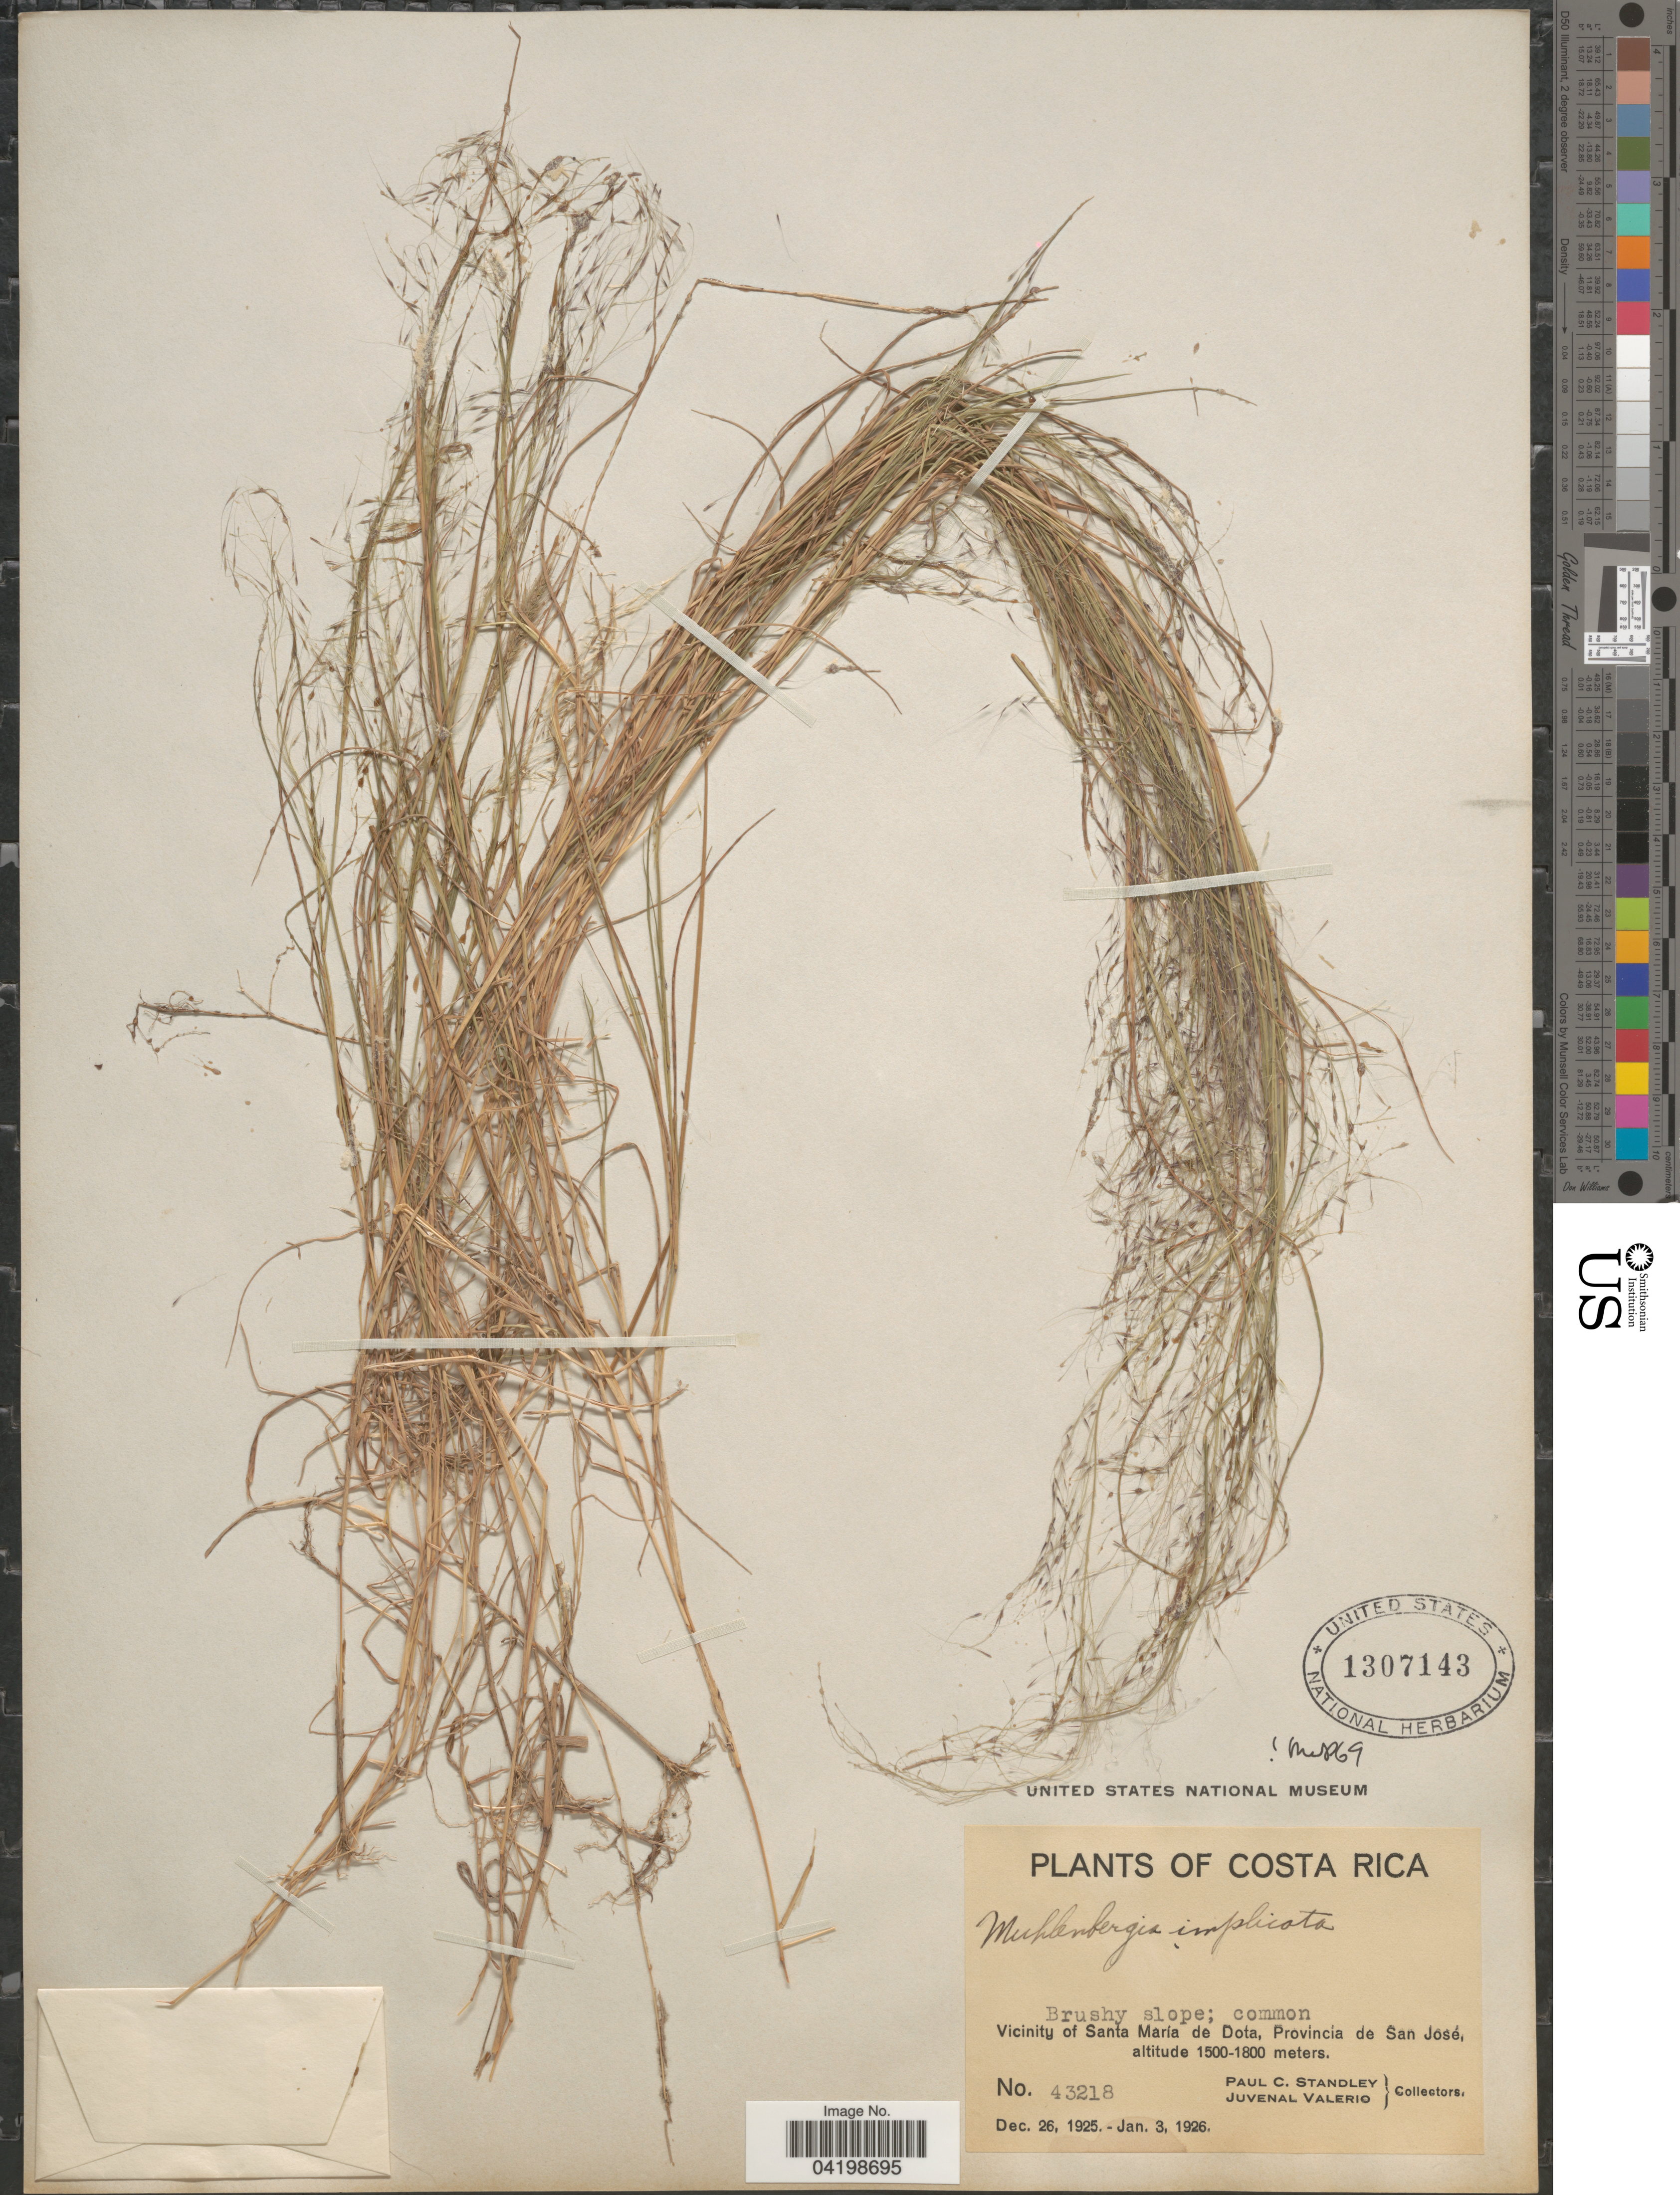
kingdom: Plantae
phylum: Tracheophyta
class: Liliopsida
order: Poales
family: Poaceae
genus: Muhlenbergia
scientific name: Muhlenbergia implicata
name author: (Kunth) Trin.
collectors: P. C. Standley & J. Valerio R.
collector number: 43218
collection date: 1925-12-26/1926-01-03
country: Costa Rica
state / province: San José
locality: Common. Vicinity of Santa María de Dota.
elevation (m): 1500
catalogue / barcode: US 1307143